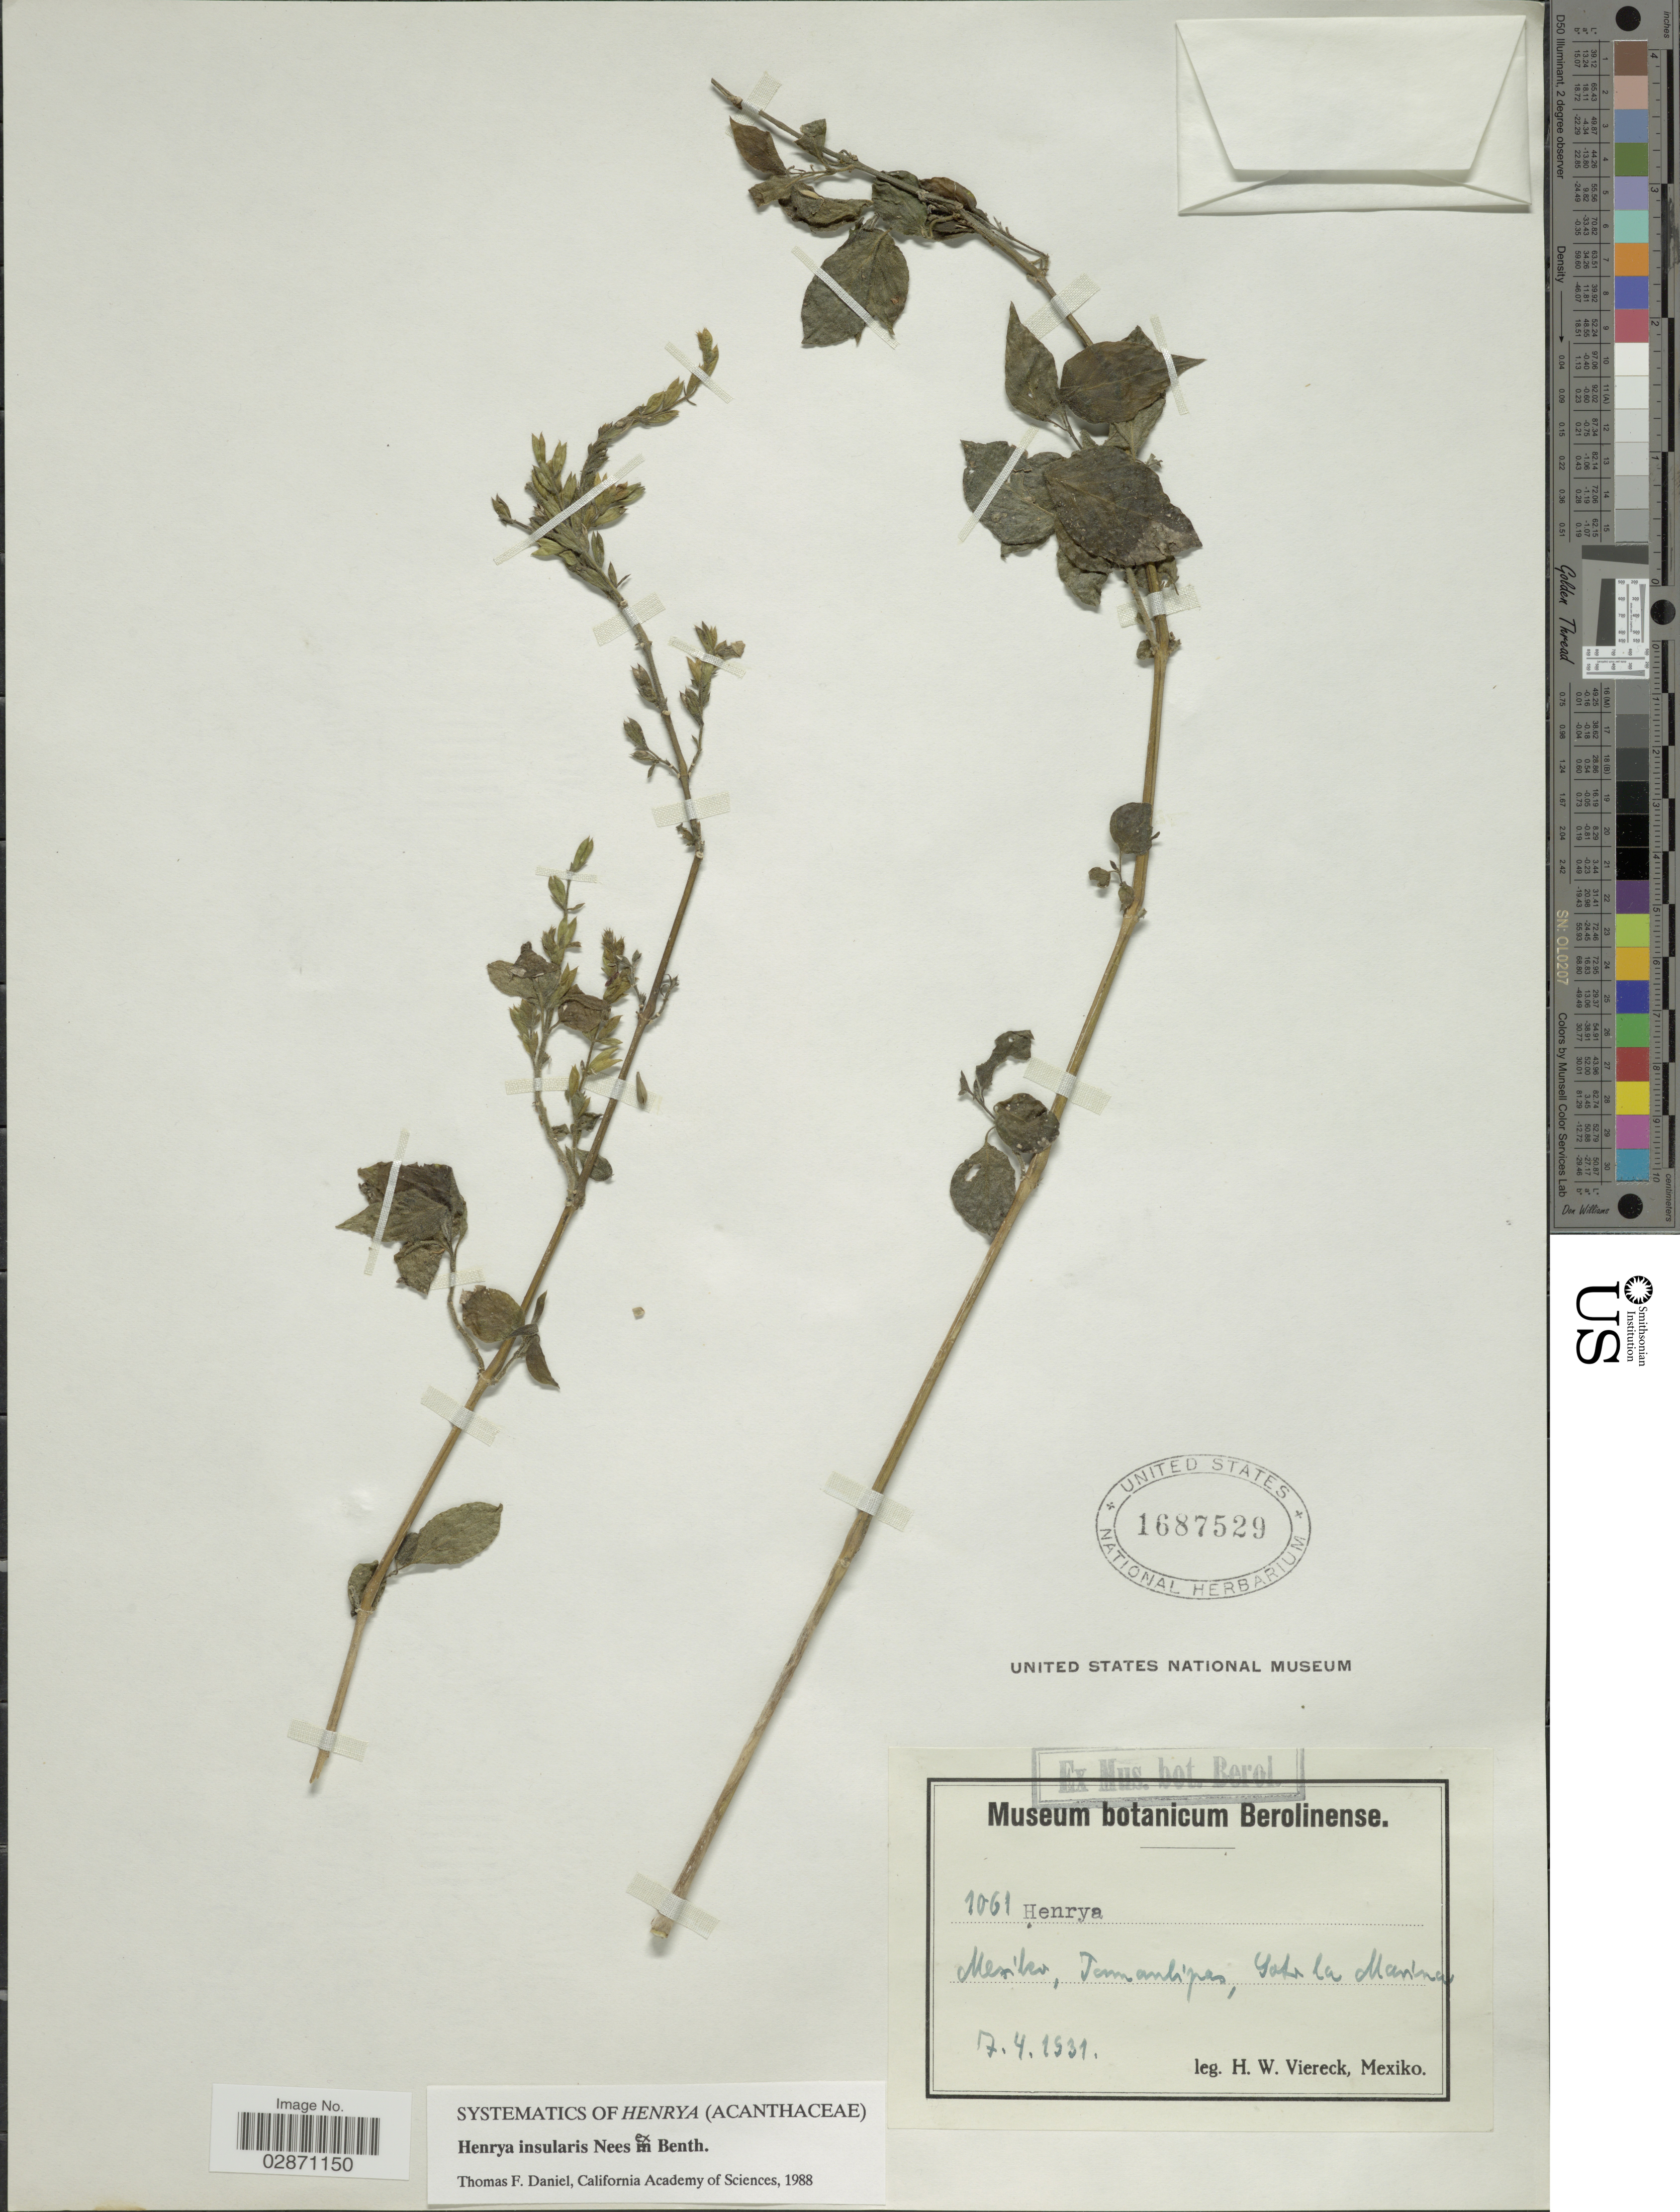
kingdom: Plantae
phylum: Tracheophyta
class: Magnoliopsida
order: Lamiales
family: Acanthaceae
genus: Henrya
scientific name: Henrya insularis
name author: Nees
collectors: H. W. Viereck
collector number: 1061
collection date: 1931-04-07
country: Mexico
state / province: Tamaulipas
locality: Soto la Marina.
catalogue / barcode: US 1687529